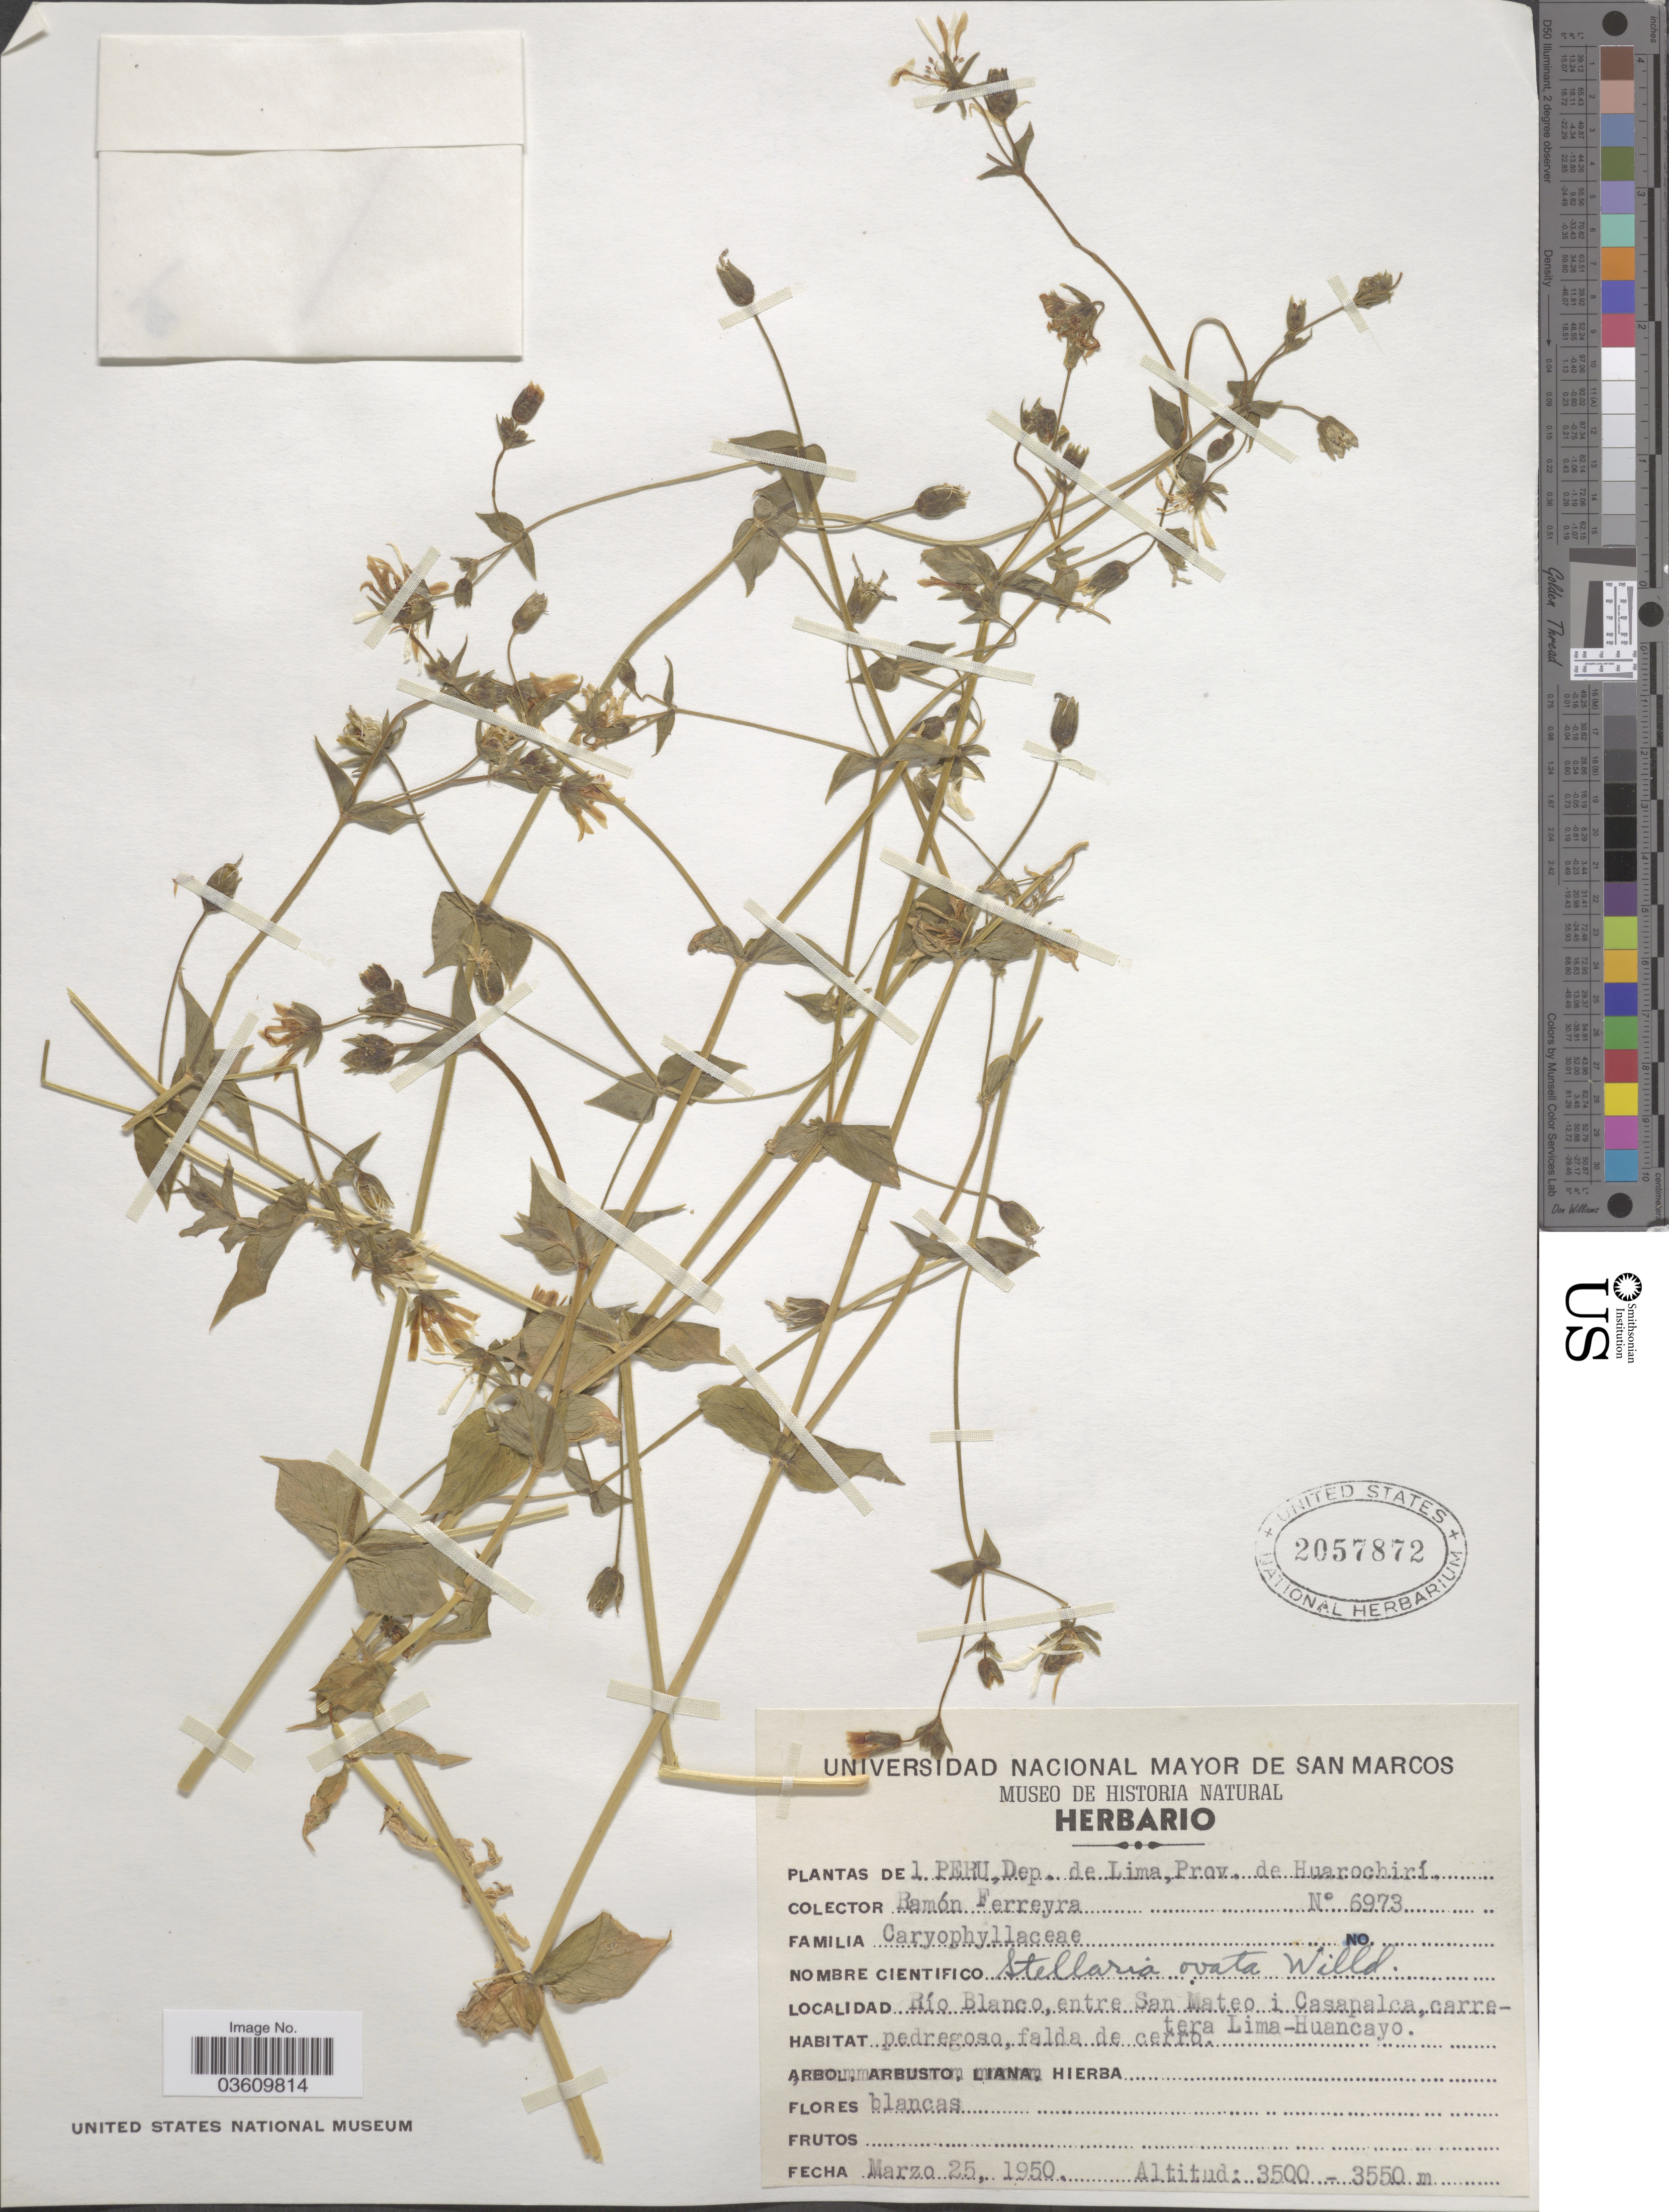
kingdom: Plantae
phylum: Tracheophyta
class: Magnoliopsida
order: Caryophyllales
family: Caryophyllaceae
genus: Stellaria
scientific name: Stellaria ovata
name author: Willd.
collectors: R. A. Ferreyra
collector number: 6973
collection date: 1950-03-25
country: Peru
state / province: Lima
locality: Dep. de Lima, Prov. de Huarochirí. Río Blanco, entre San Mateo i Casapalca, carretera Lima-Huancayo.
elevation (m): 3500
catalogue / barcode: US 2057872